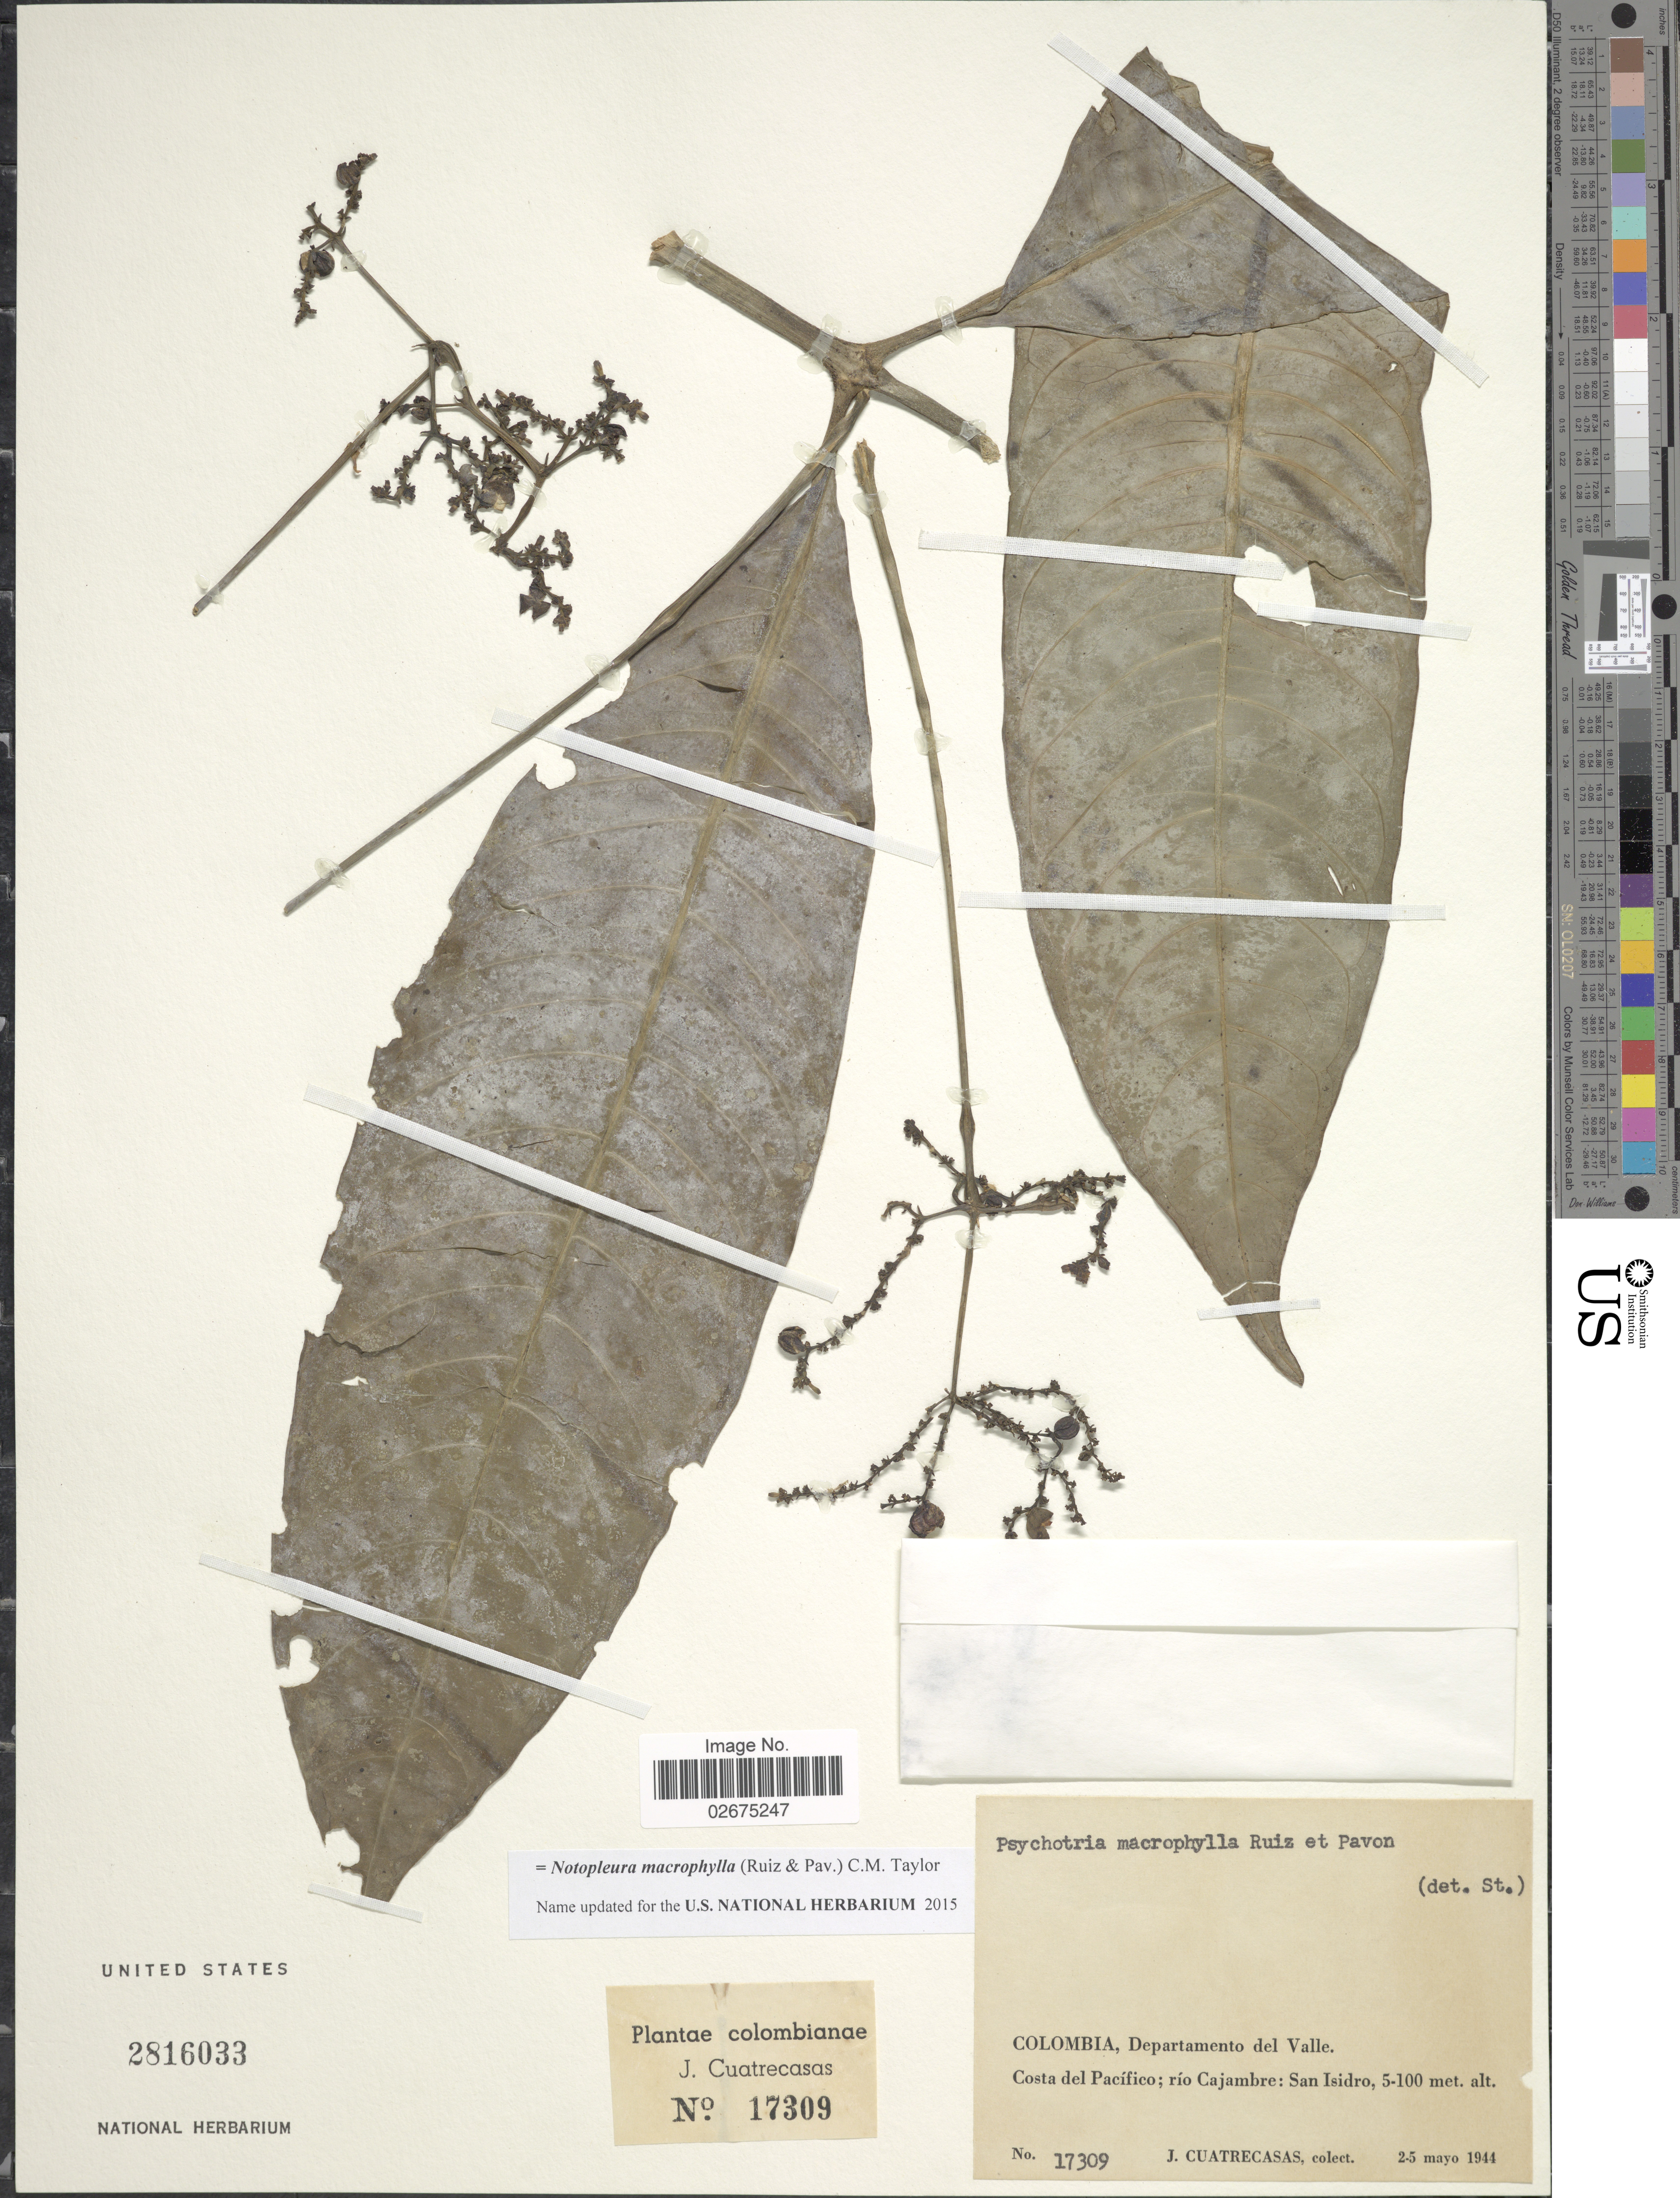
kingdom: Plantae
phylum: Tracheophyta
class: Magnoliopsida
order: Gentianales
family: Rubiaceae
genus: Notopleura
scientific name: Notopleura macrophylla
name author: (Ruiz & Pav.) C.M. Taylor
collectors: J. Cuatrecasas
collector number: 17309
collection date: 1944-05-02/1944-05-05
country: Colombia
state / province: Valle del Cauca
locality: Departamento del Valle, Costa del Pacífico; río Cajambre: San Isidro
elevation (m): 5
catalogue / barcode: US 2816033